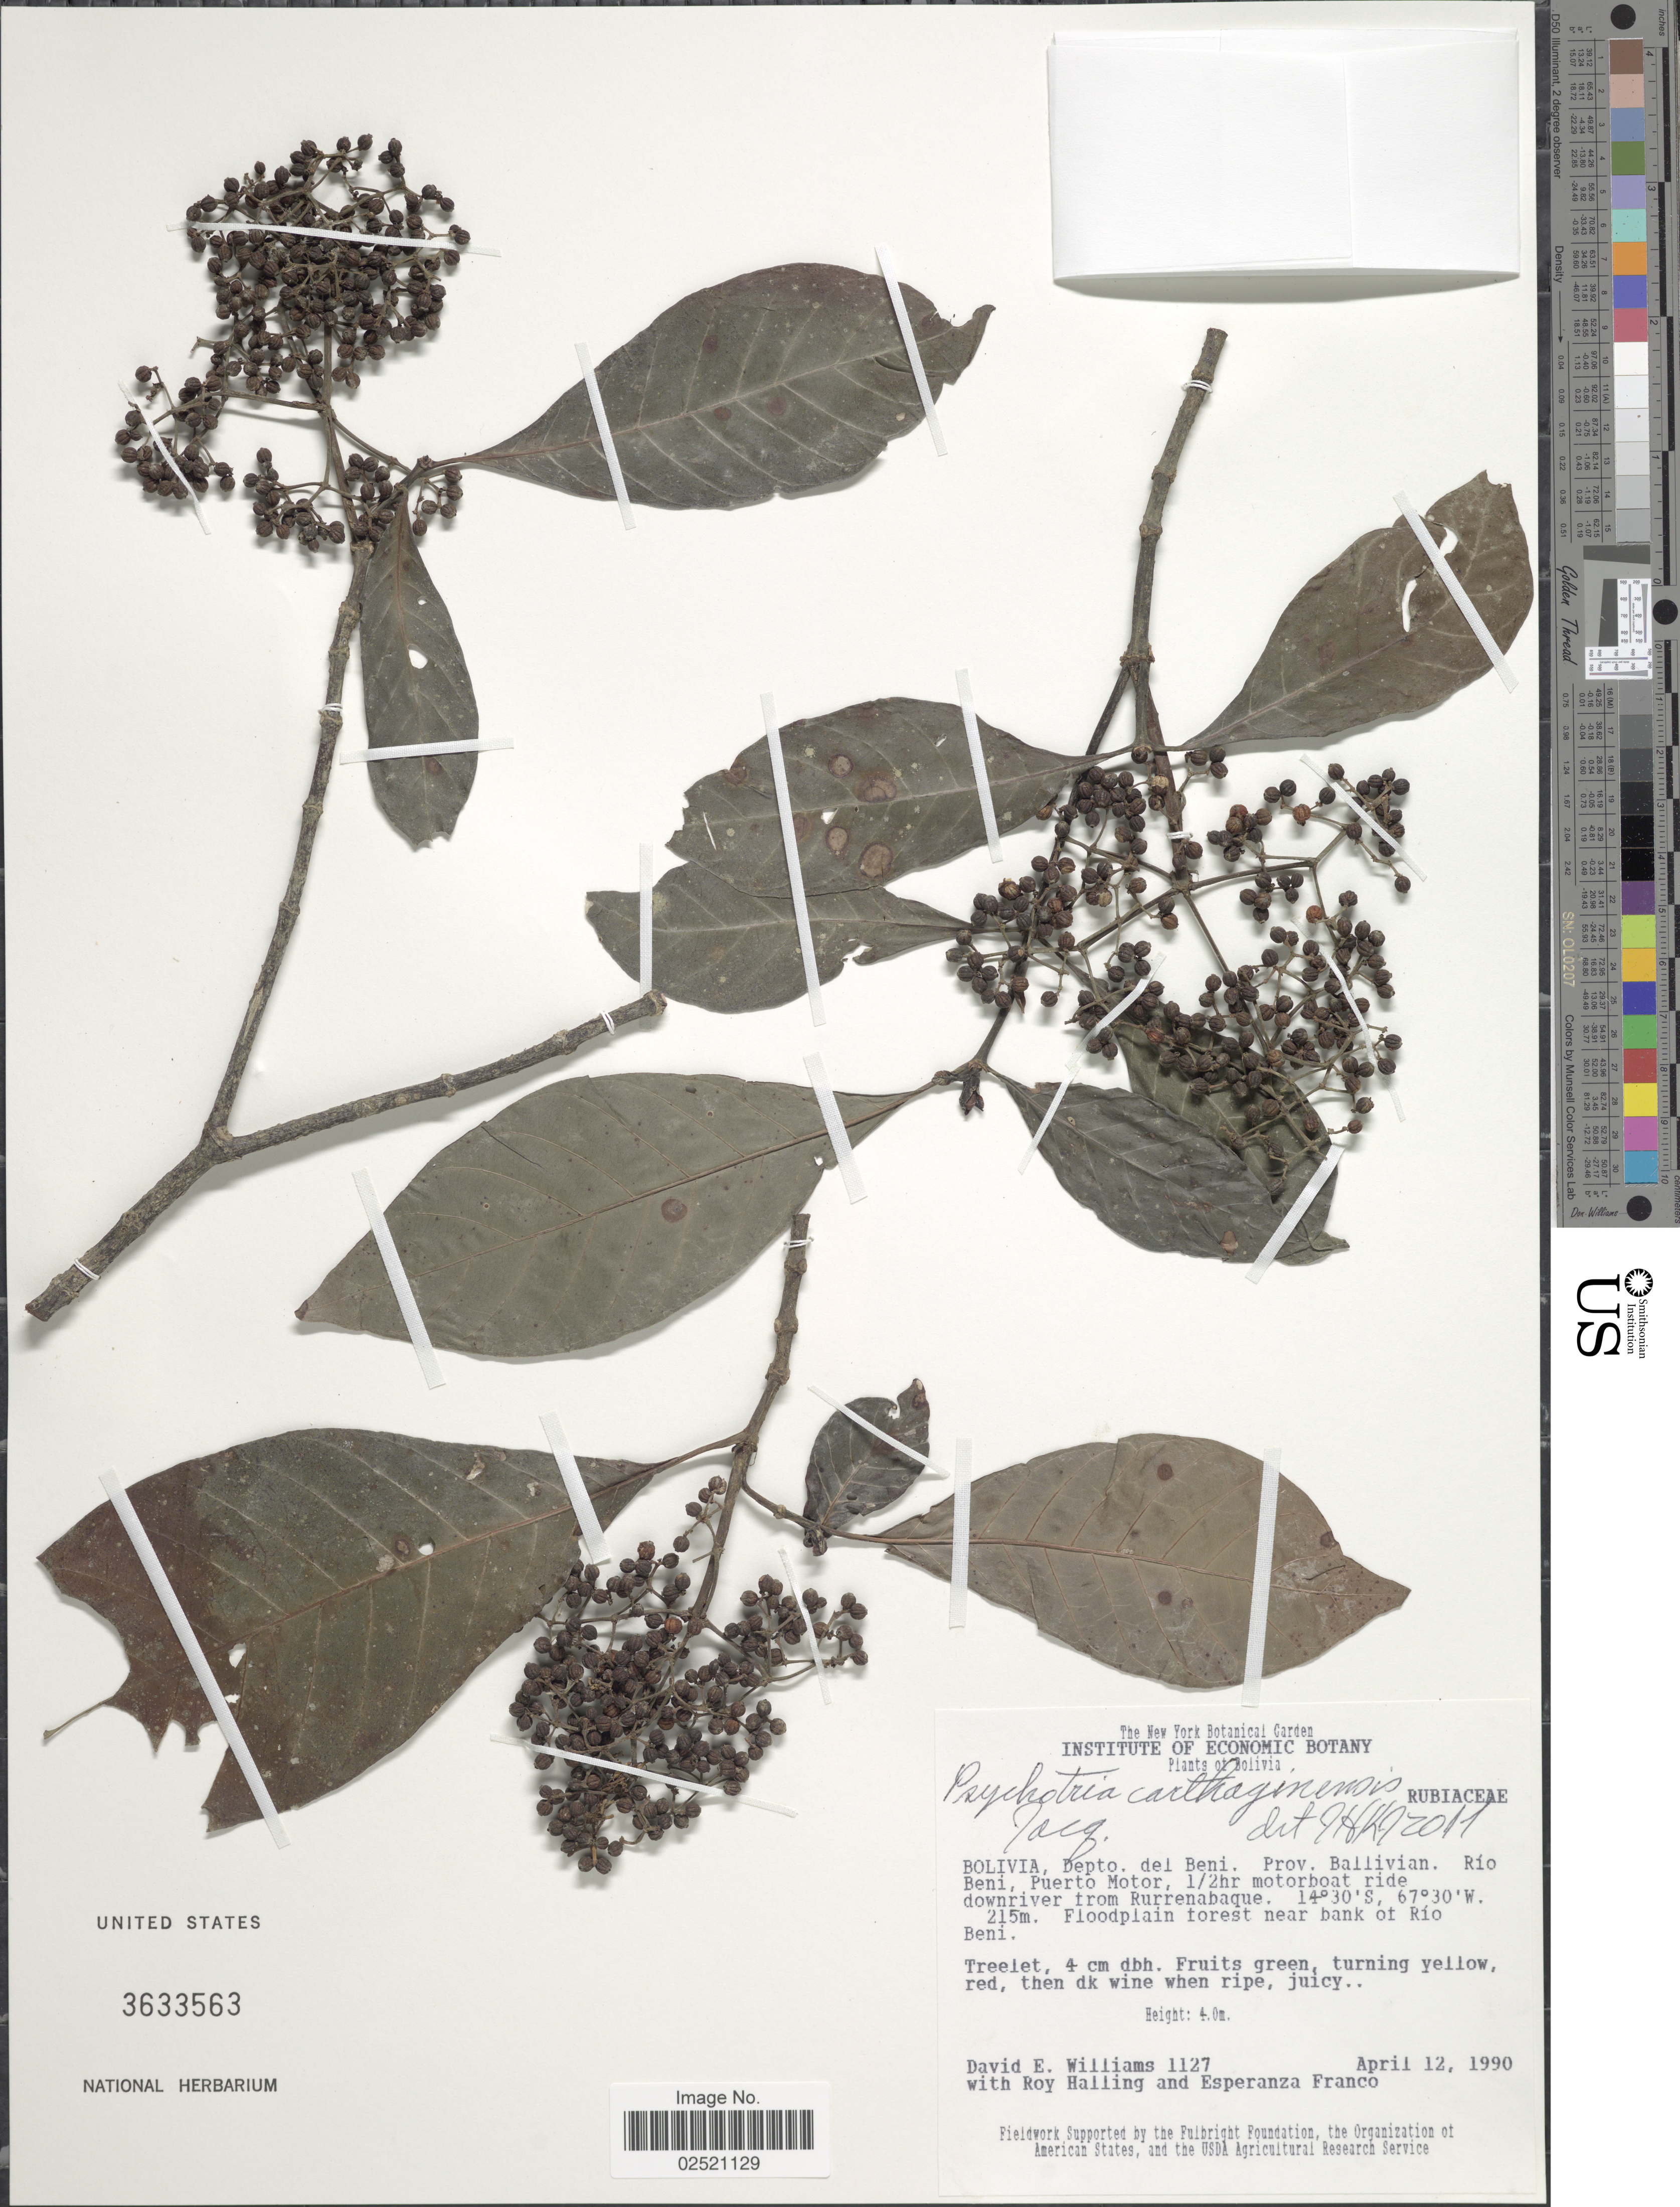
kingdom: Plantae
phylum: Tracheophyta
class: Magnoliopsida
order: Gentianales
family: Rubiaceae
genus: Psychotria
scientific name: Psychotria carthagenensis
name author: Jacq.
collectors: D. E. Williams, R. Halling & E. Franco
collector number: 1127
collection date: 1990-04-12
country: Bolivia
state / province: Beni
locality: Prov. Ballivian, Rio Beni, Puerto Motor, 1/2hr motorboat ride downriver from Urrenabaque, forest near bank of Rio Beni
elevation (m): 215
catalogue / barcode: US 3633563